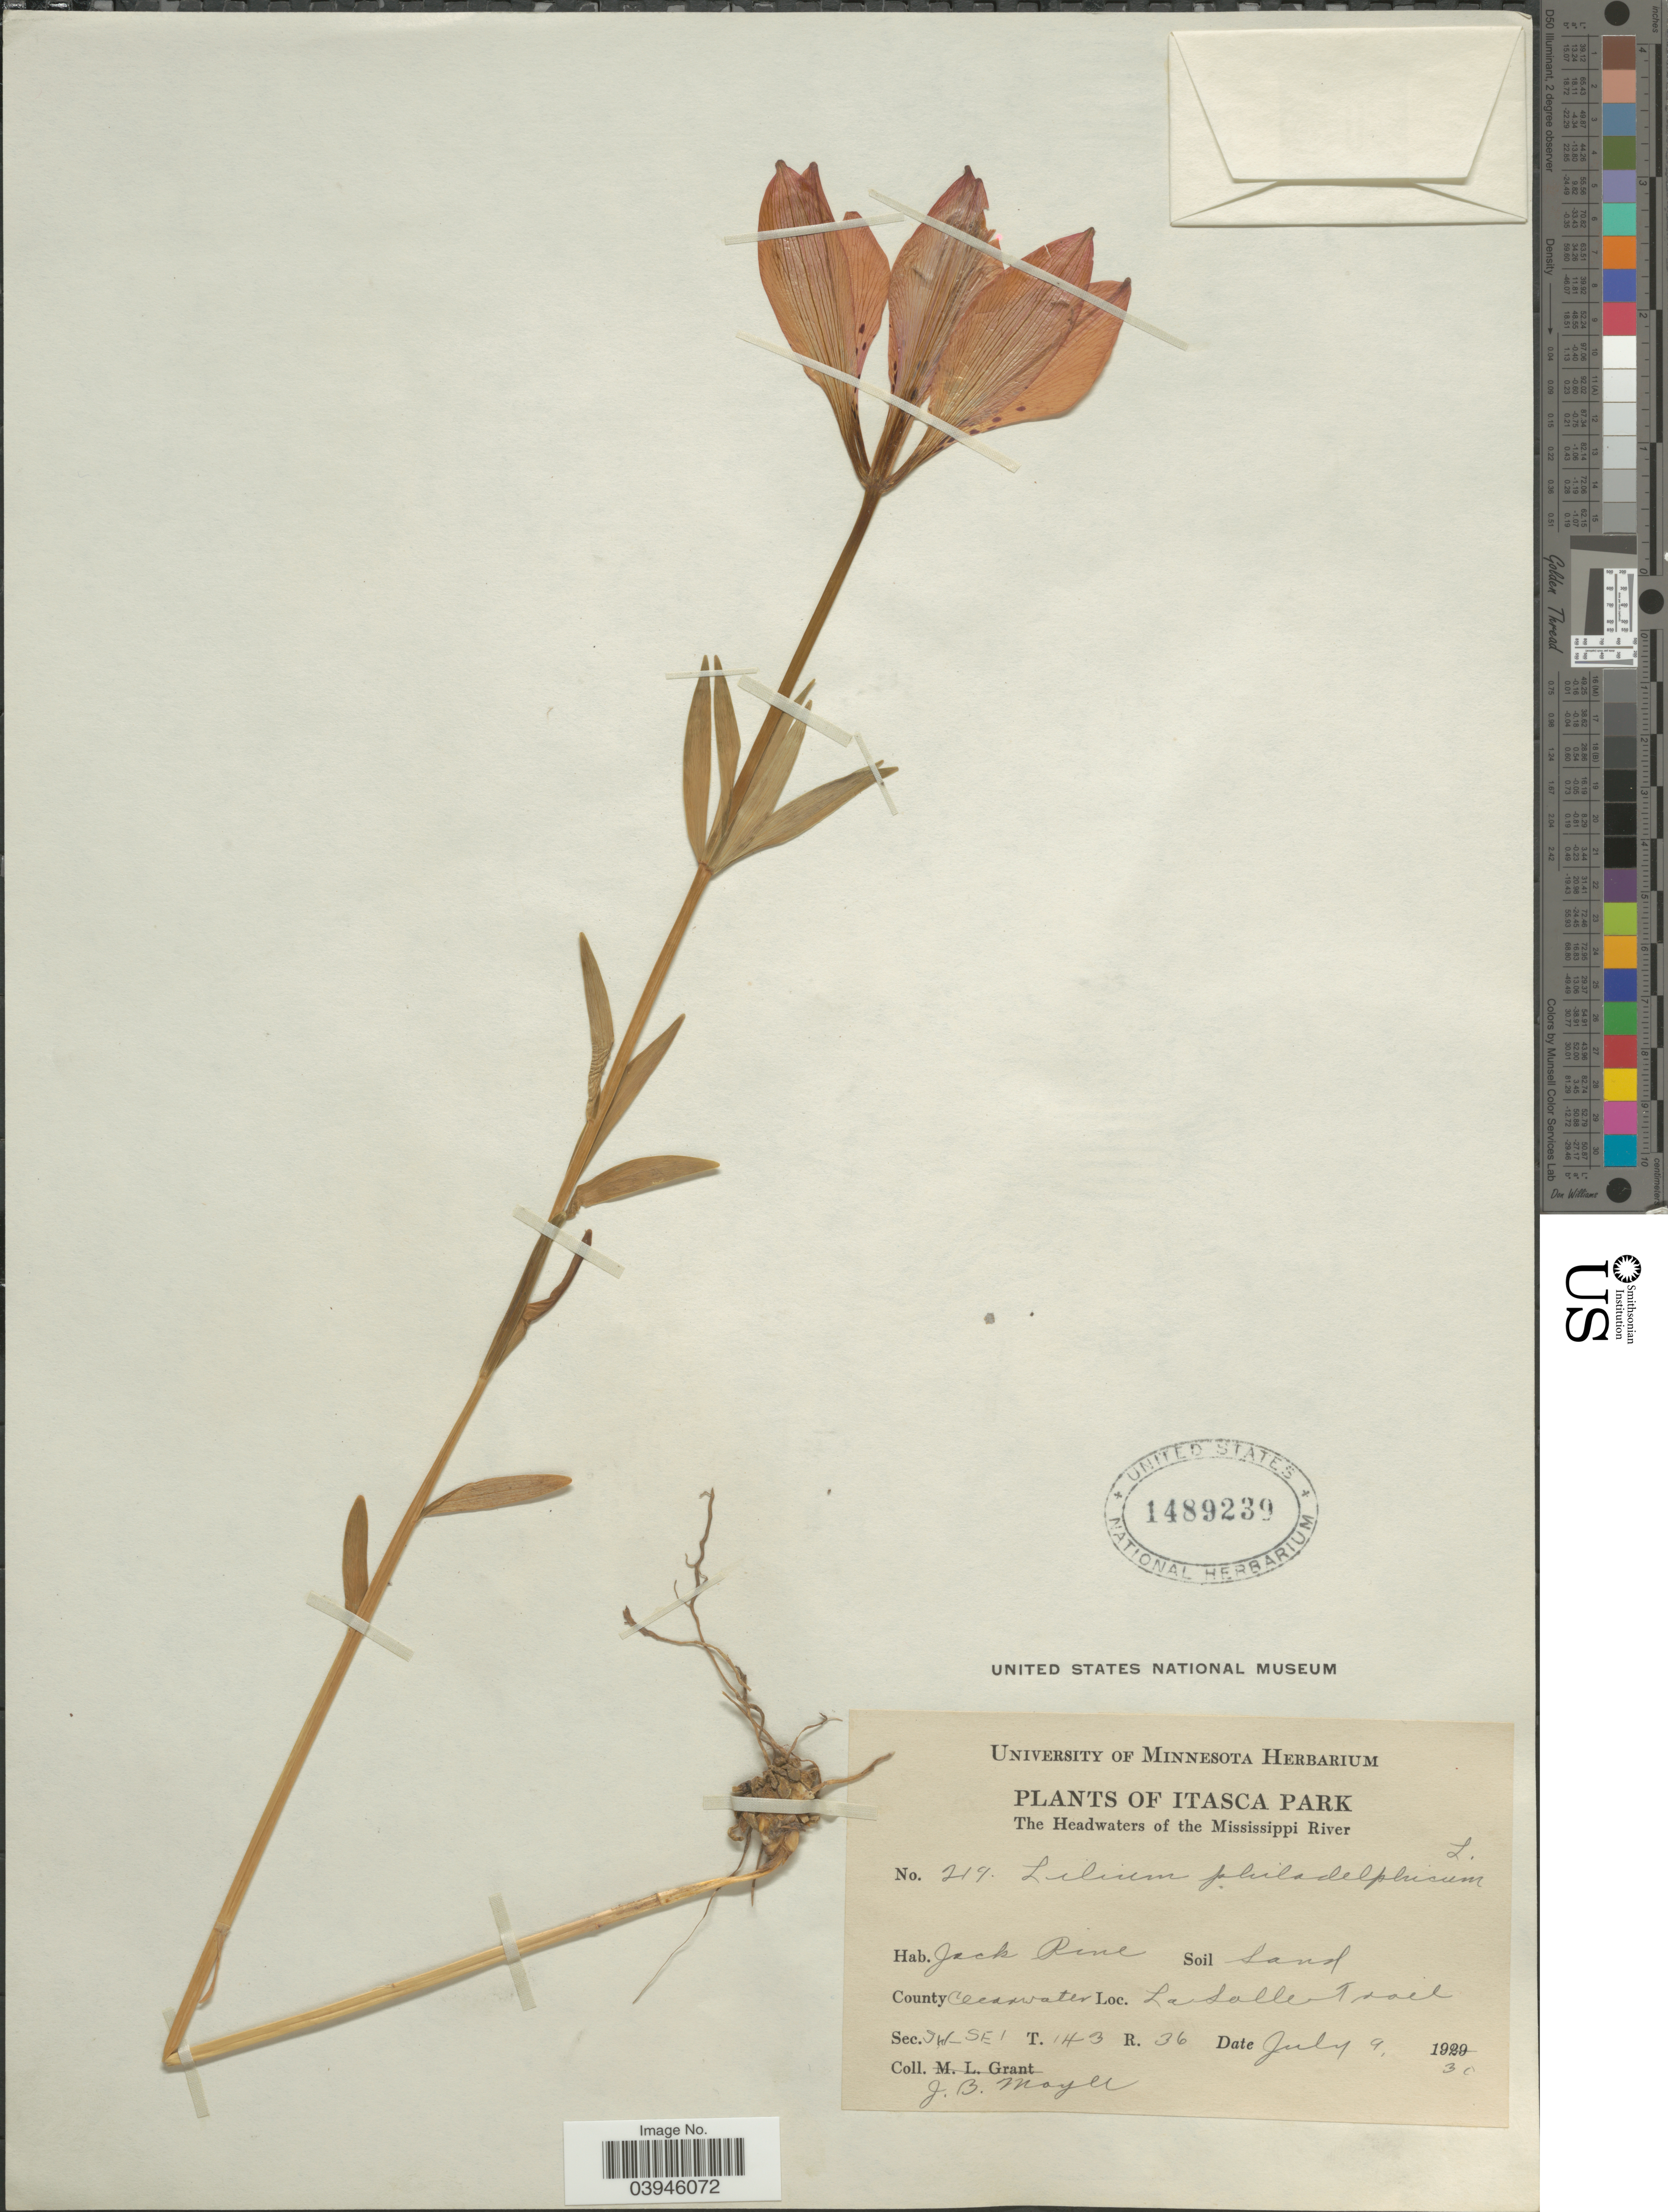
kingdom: Plantae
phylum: Tracheophyta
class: Liliopsida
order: Liliales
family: Liliaceae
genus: Lilium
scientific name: Lilium philadelphicum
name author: L.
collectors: J. Moyer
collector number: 219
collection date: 1930-07-09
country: United States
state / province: Minnesota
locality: Itasca Park. The Headwaters of the Mississippi River. Jack Pine. County Clearwater, La Salle Trail. Sec. SW-SE 1 T. 143 R. 36.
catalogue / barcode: US 1489239